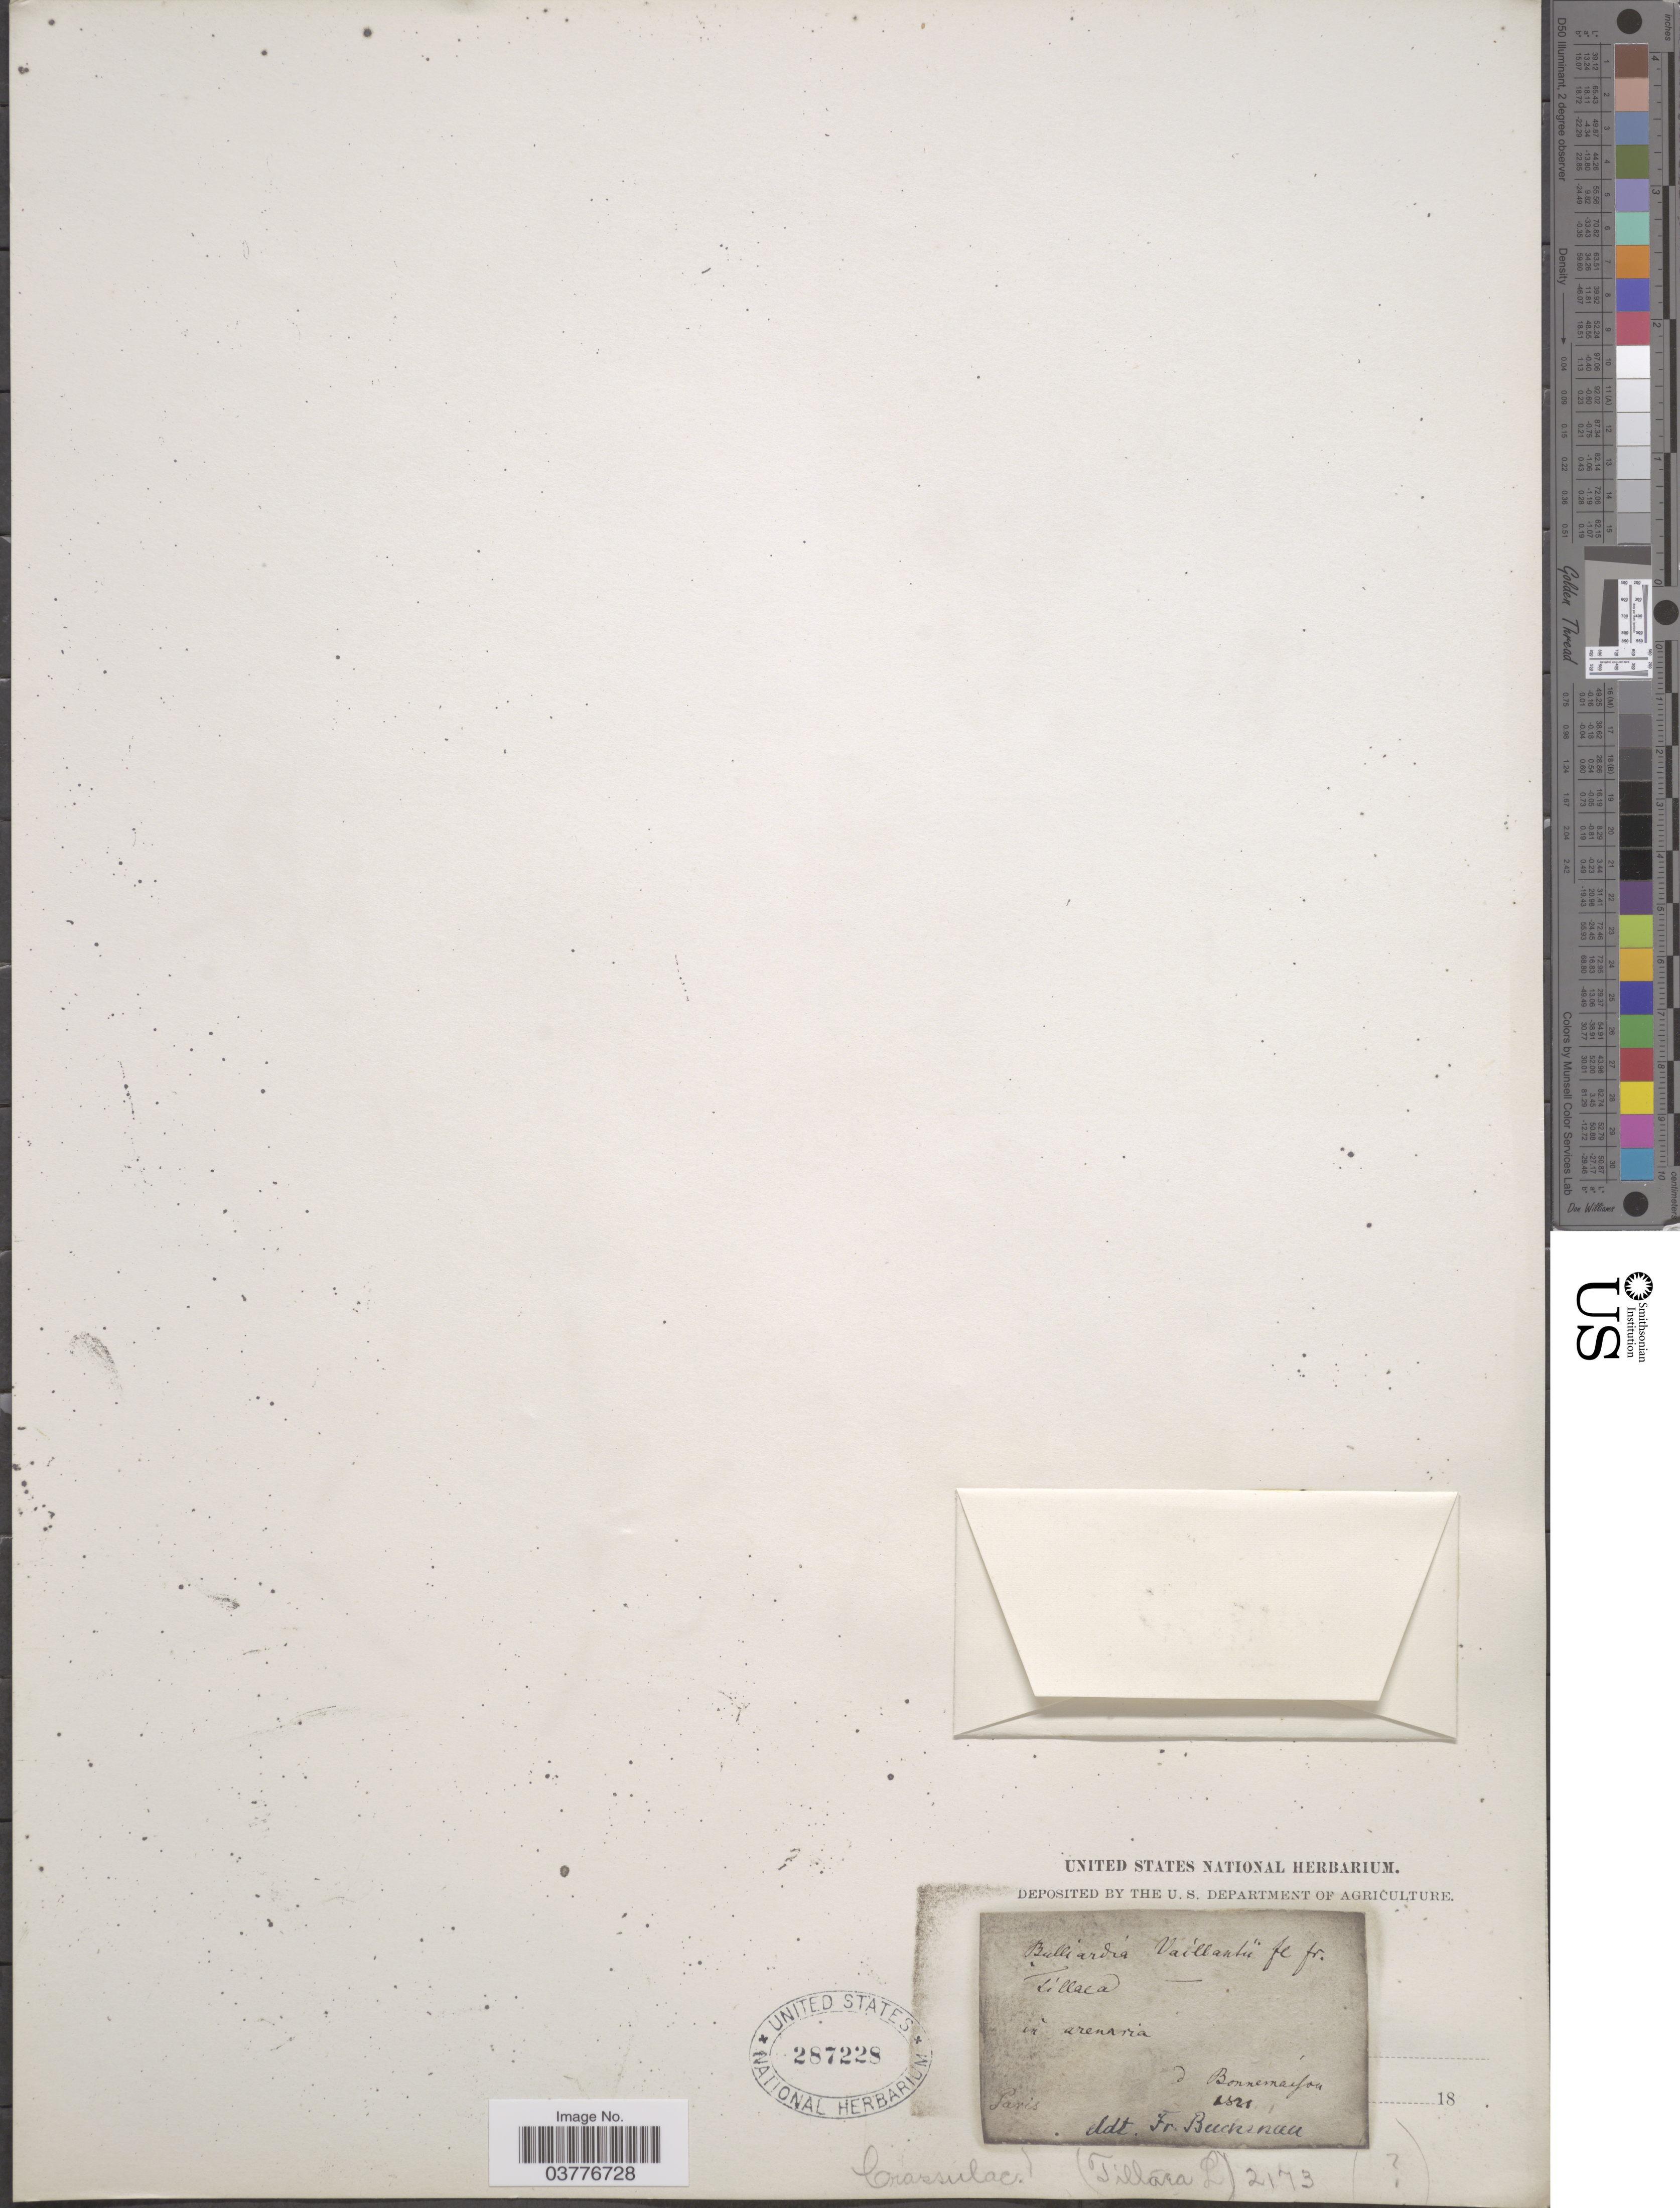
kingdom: Plantae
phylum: Tracheophyta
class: Magnoliopsida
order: Saxifragales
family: Crassulaceae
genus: Crassula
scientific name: Crassula vaillantii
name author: (Willd.) Roth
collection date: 1821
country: France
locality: Paris.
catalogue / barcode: US 287228